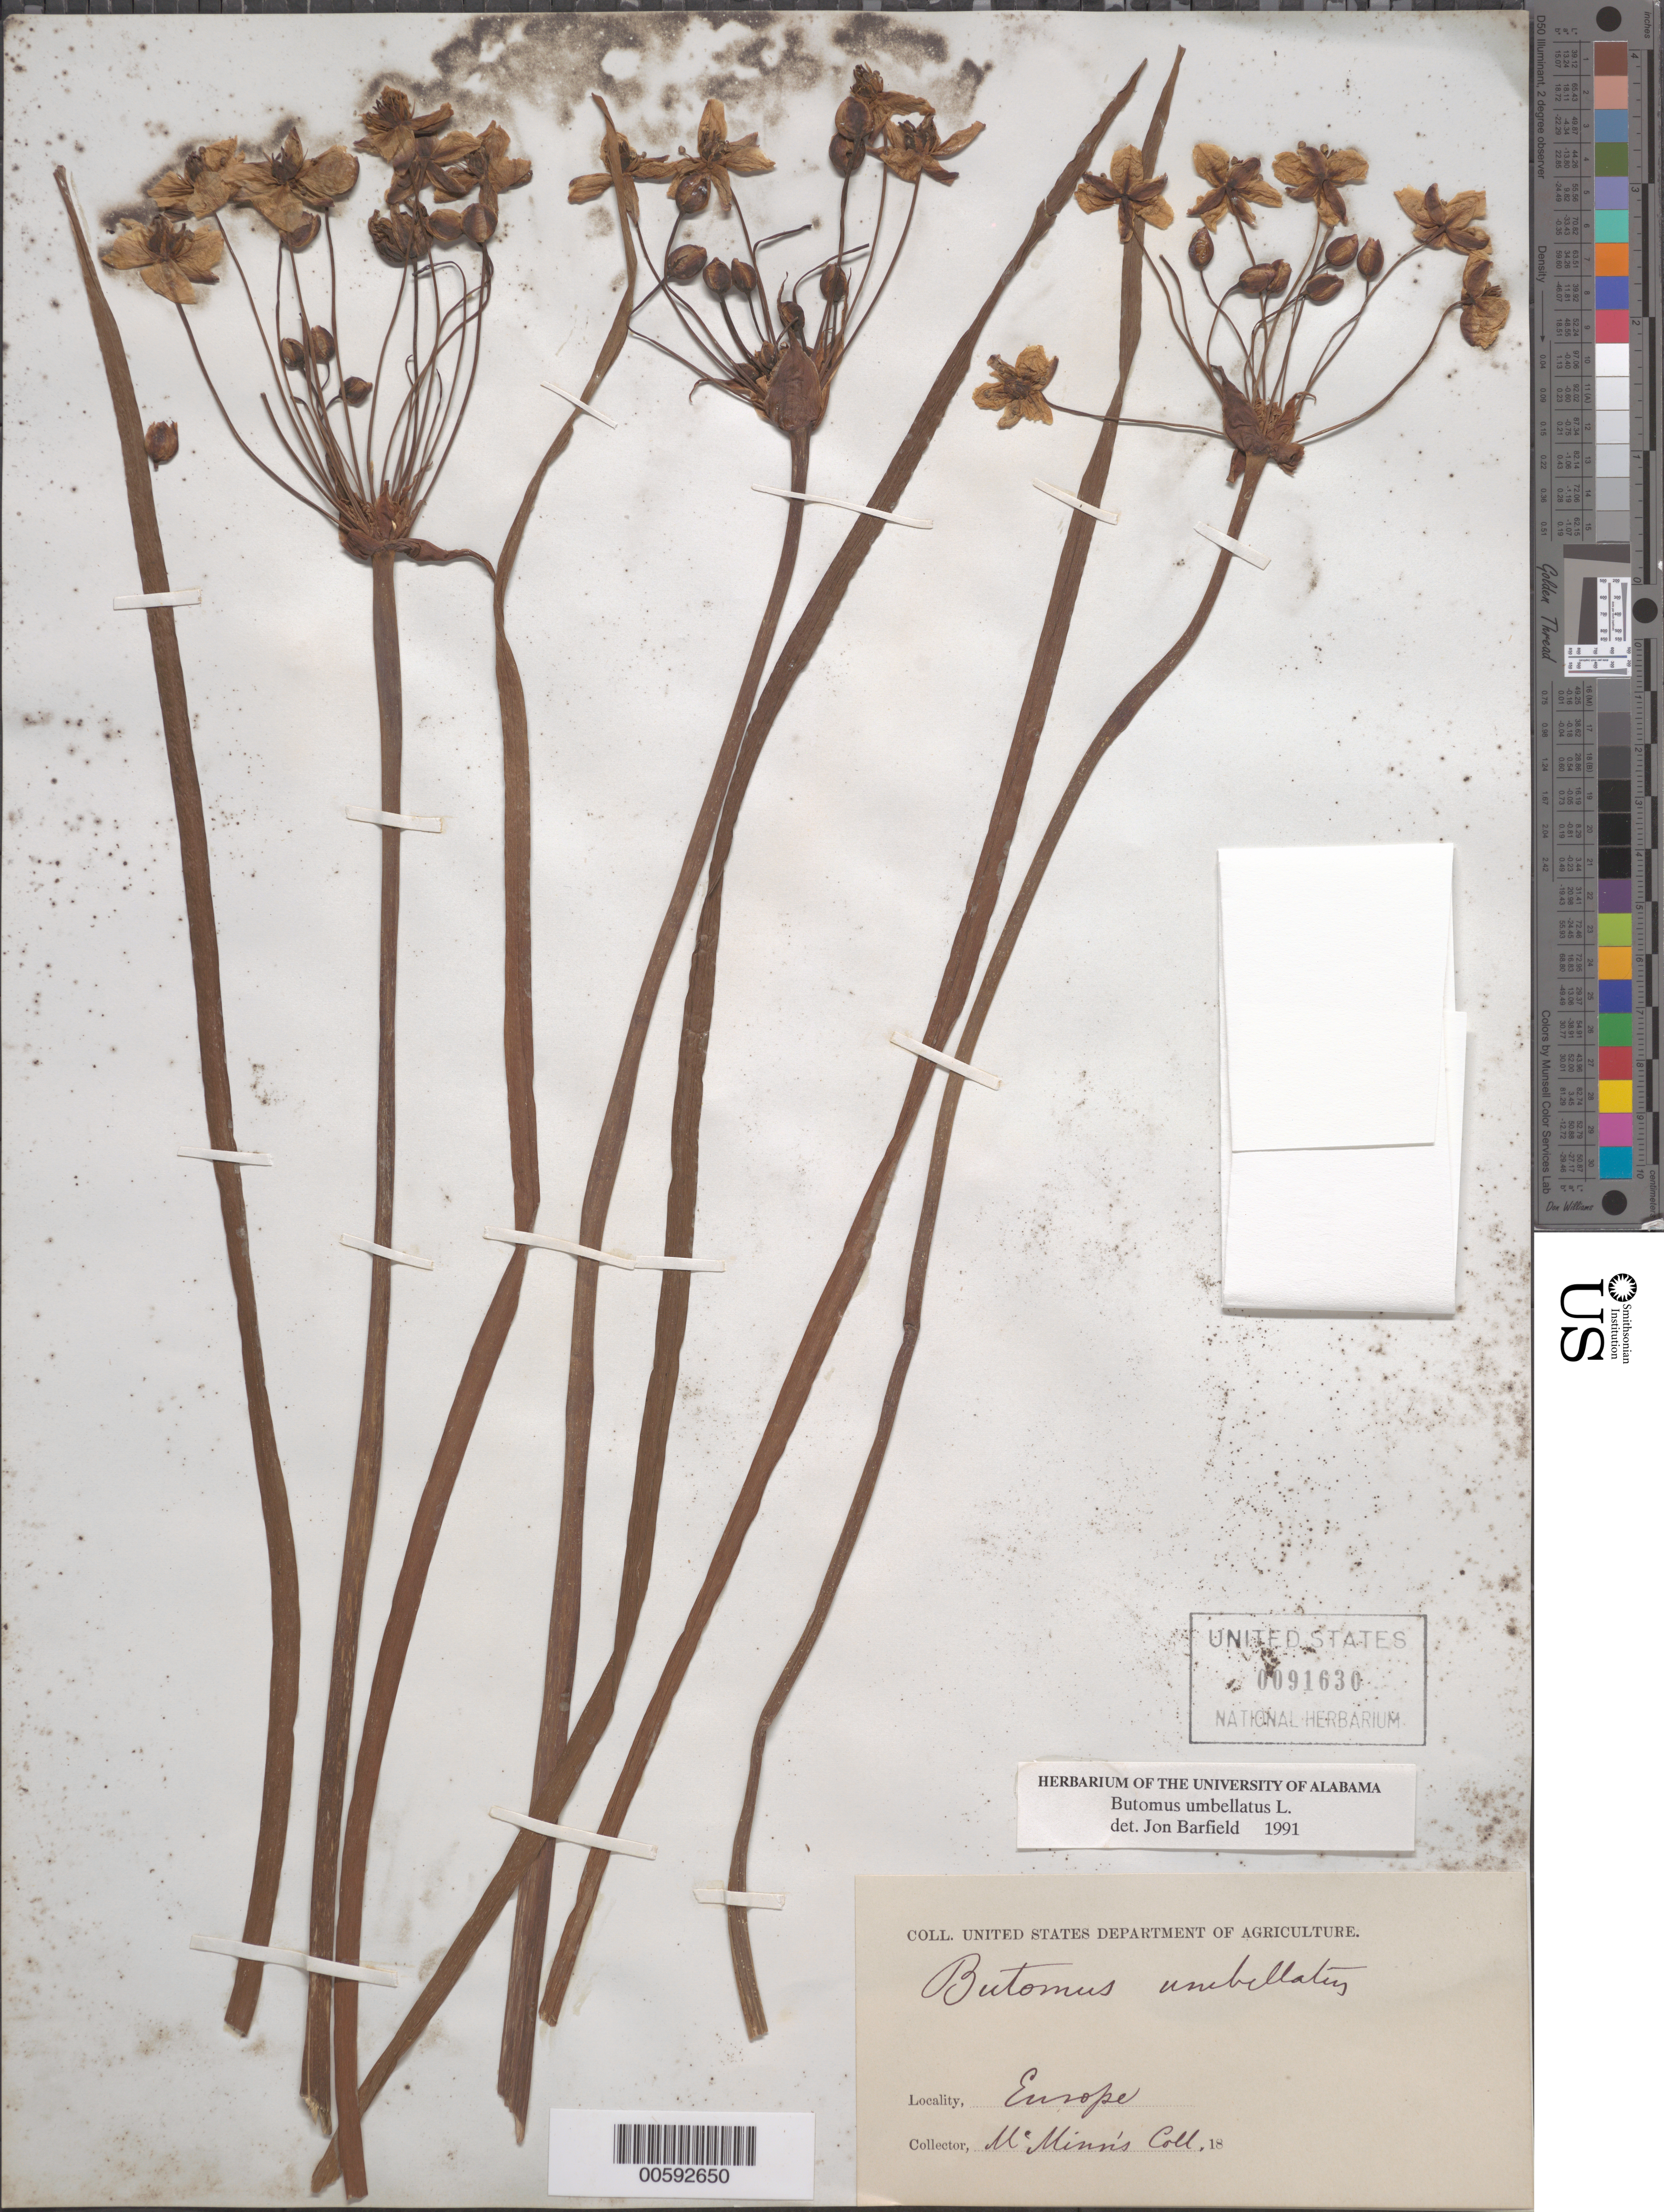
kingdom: Plantae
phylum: Tracheophyta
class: Liliopsida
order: Alismatales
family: Butomaceae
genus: Butomus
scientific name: Butomus umbellatus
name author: L.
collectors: H. E. McMinn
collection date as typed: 18--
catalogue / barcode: US 91630